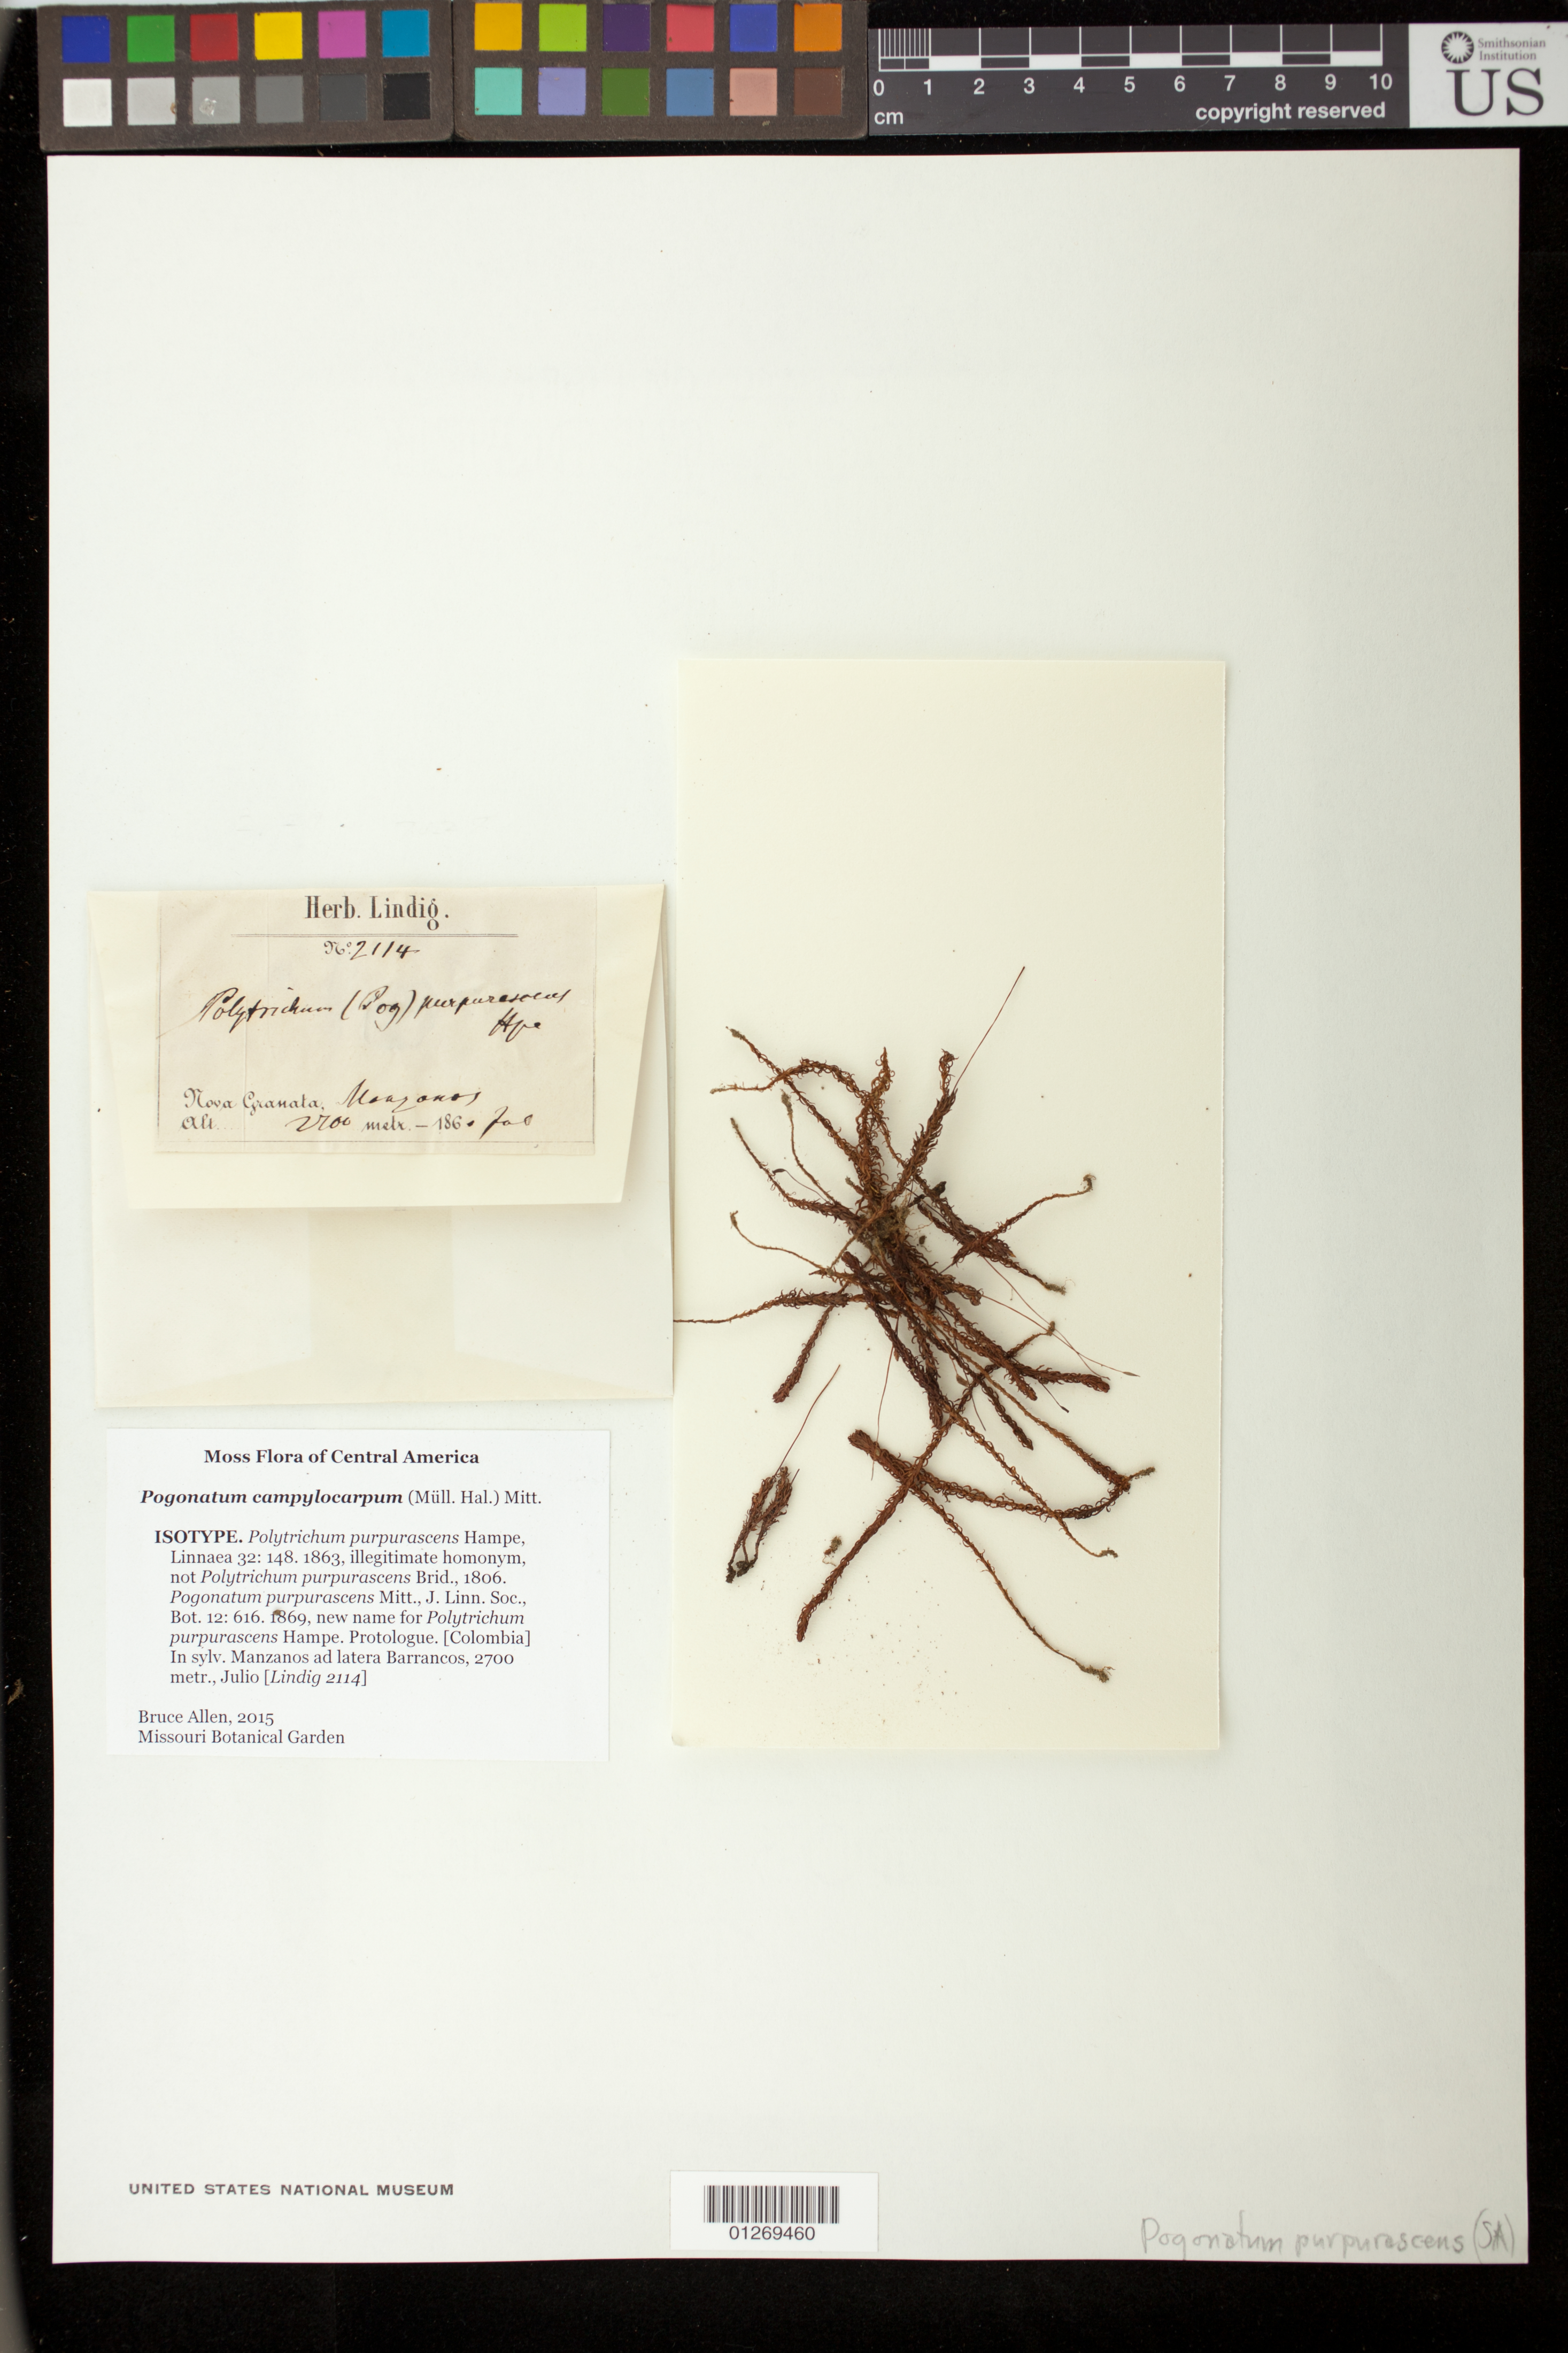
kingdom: Plantae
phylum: Bryophyta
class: Polytrichopsida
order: Polytrichales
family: Polytrichaceae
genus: Polytrichum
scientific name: Polytrichum purpurascens Hampe, nom. illeg.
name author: Hampe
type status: Isotype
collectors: Herb. Lindig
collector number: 2114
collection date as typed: Jul 1860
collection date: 1860-07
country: Colombia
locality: Nova Granata, Manzanos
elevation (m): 2100